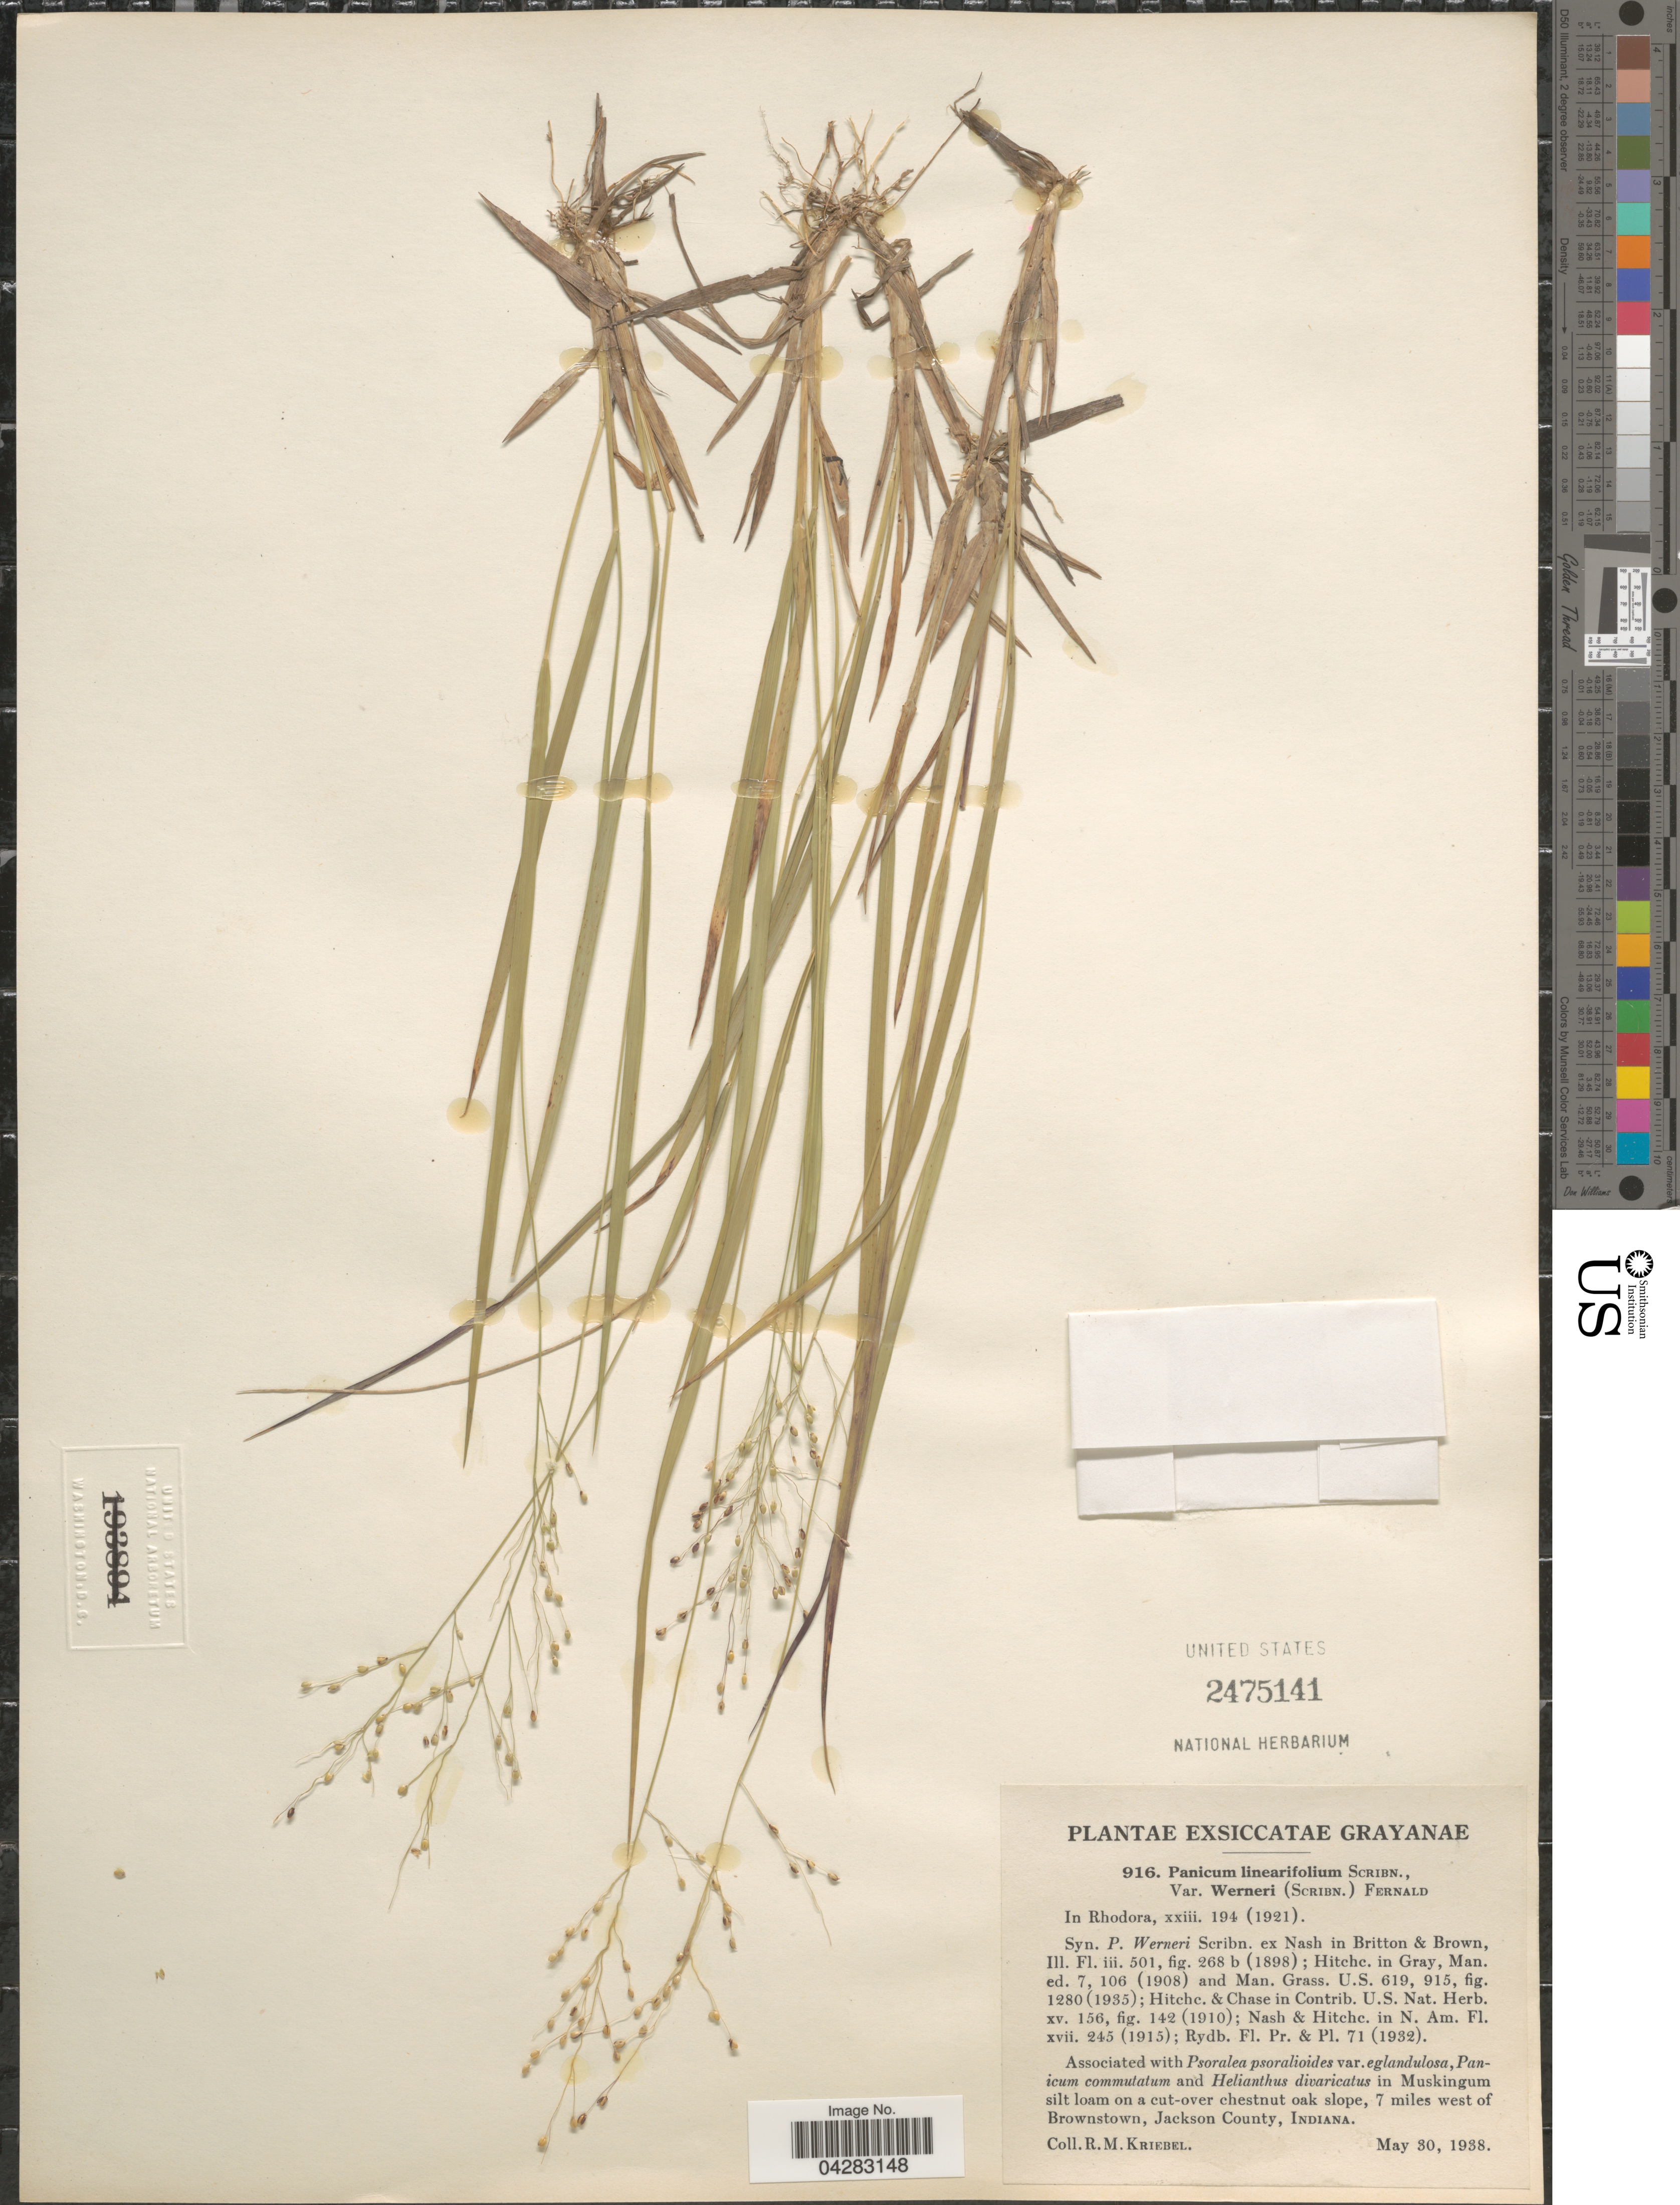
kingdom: Plantae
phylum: Tracheophyta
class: Liliopsida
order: Poales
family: Poaceae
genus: Dichanthelium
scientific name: Dichanthelium linearifolium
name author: (Scribn.) Gould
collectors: R. M. Kriebel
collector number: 916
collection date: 1938-05-30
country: United States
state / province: Indiana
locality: In Muskingum silt loam on a cut-over chestnut oak slope, 7 miles west of Brownstown, Jackson County.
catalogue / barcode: US 2475141